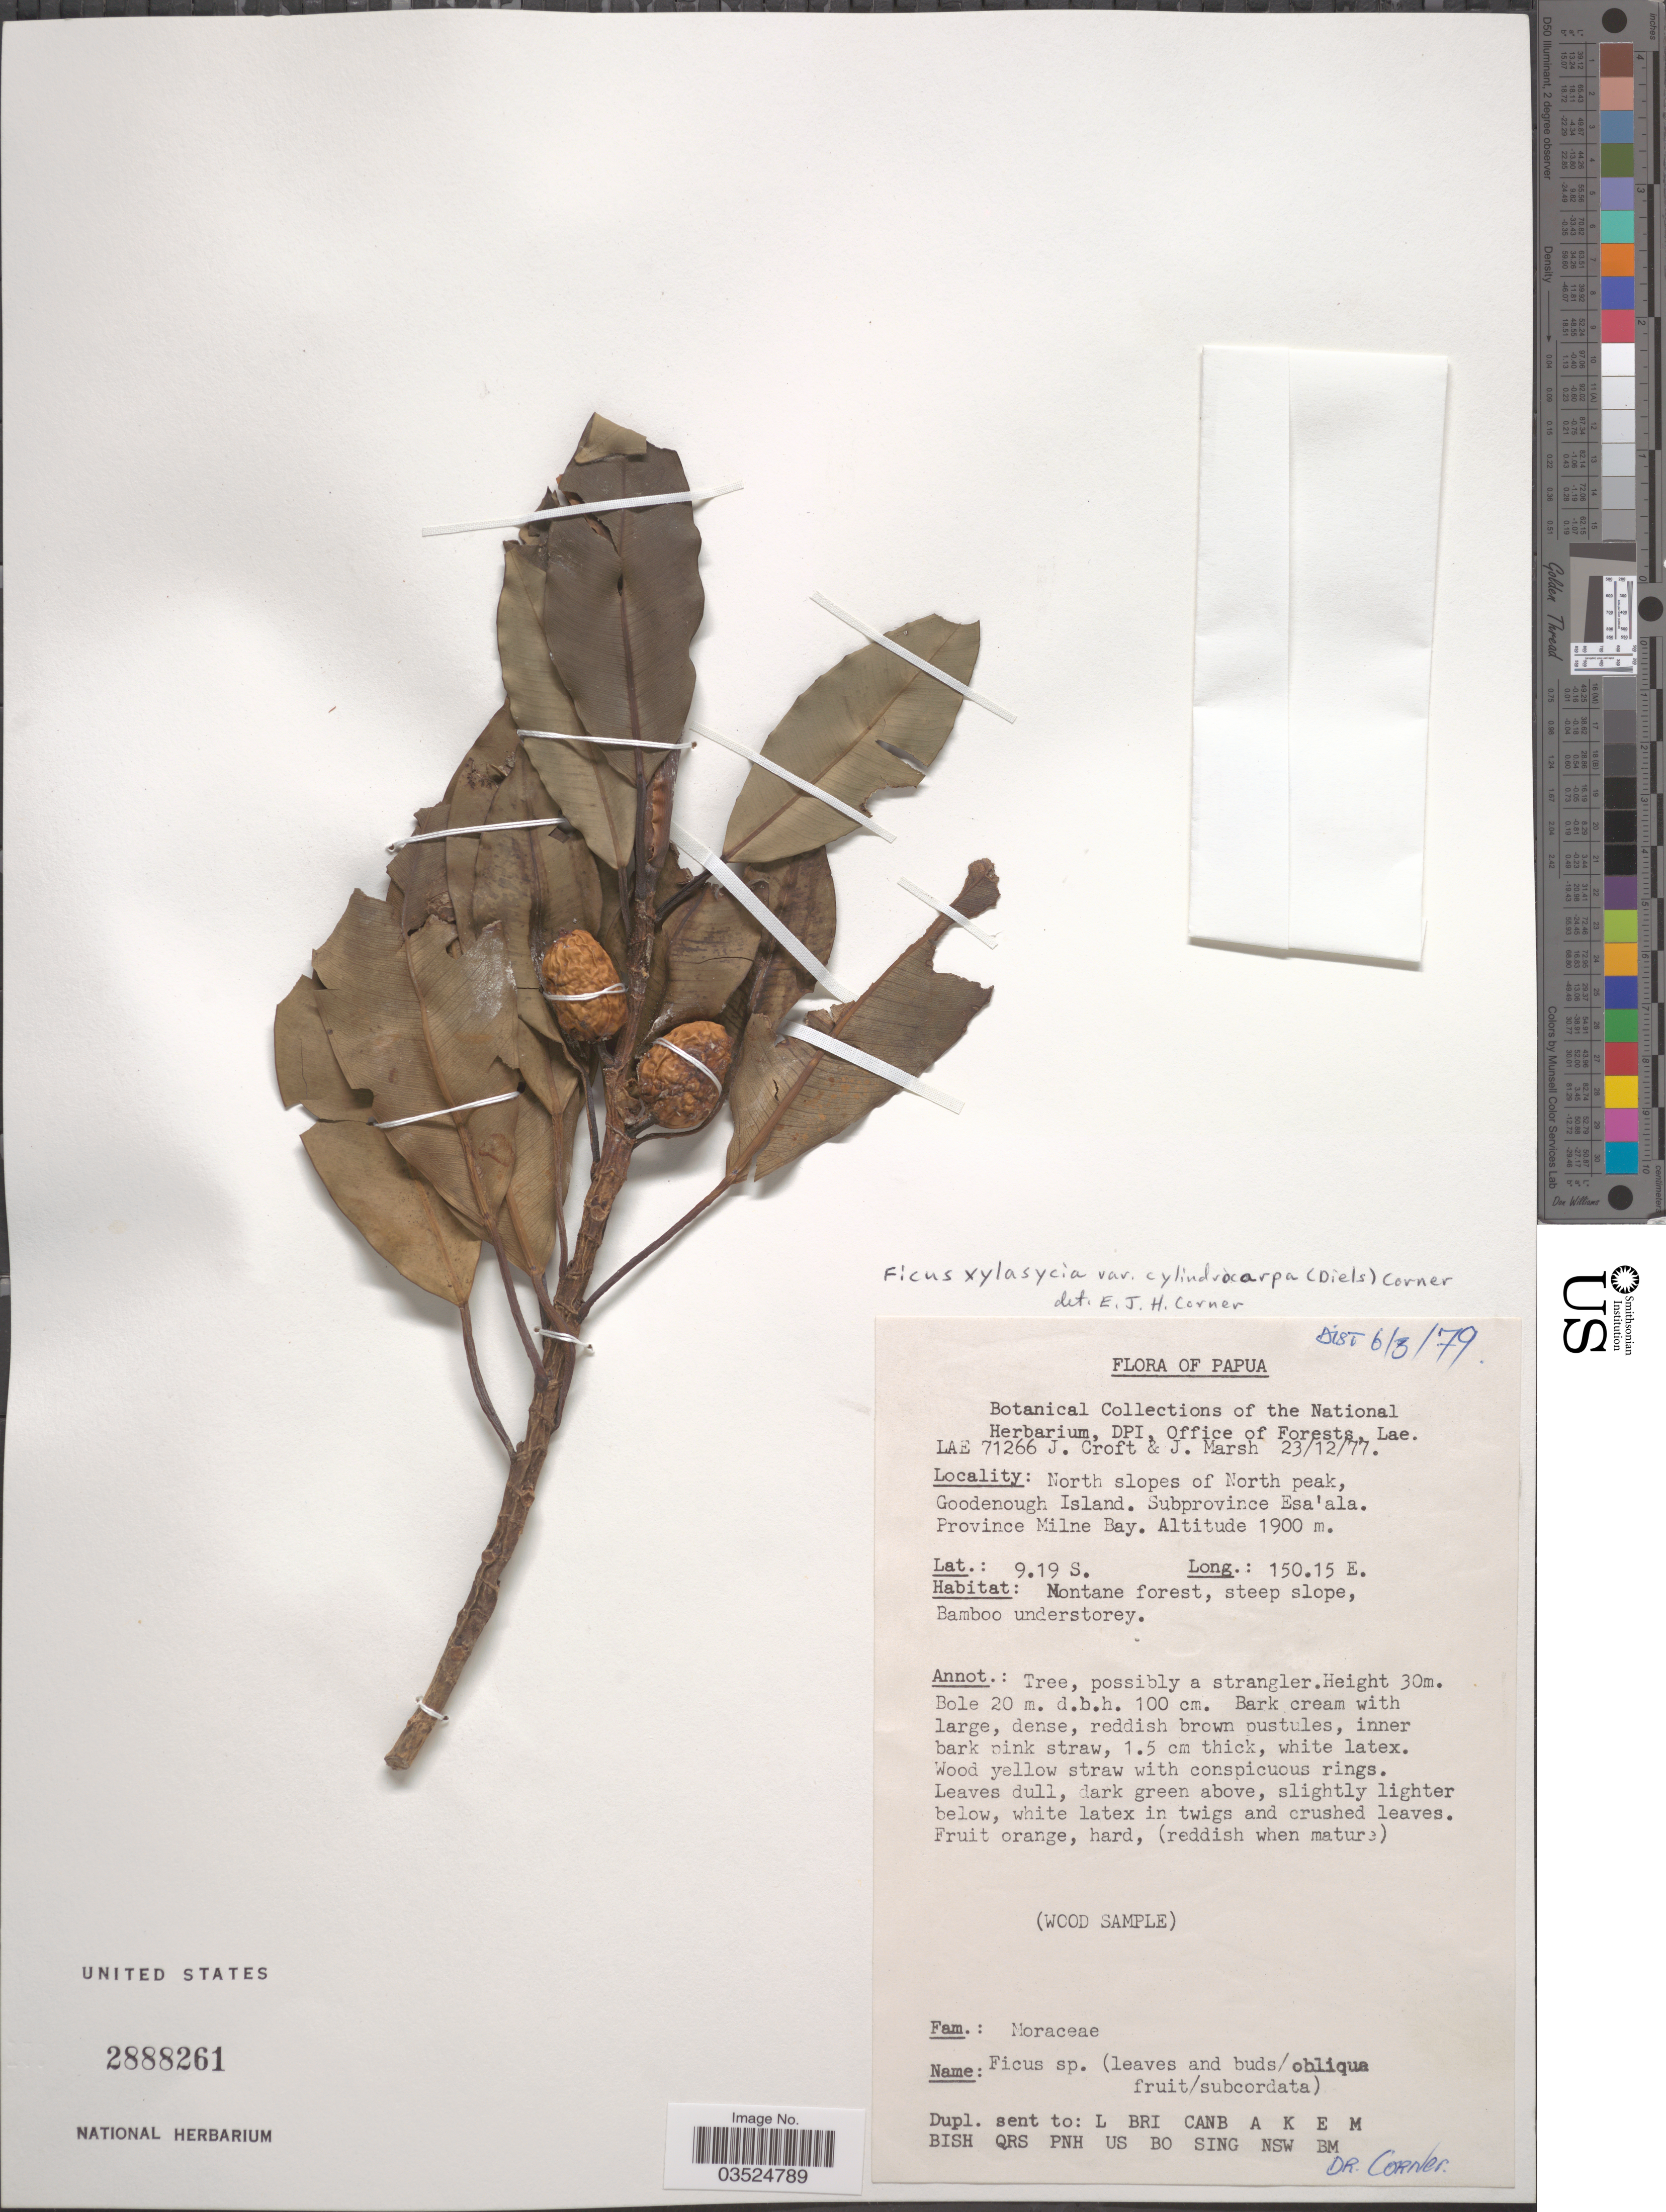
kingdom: Plantae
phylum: Tracheophyta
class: Magnoliopsida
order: Rosales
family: Moraceae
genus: Ficus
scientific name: Ficus xylosycia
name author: Diels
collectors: J. Croft & J. Marsh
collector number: LAE 71266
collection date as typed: Transcribed d/m/y: 23/12/77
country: Papua New Guinea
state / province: Milne Bay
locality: Papua. North slopes of North peak, Goodenough Island. Subprovince Esa'ala. Montane forest, steep slope, Bamboo understorey.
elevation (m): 1900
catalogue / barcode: US 2888261